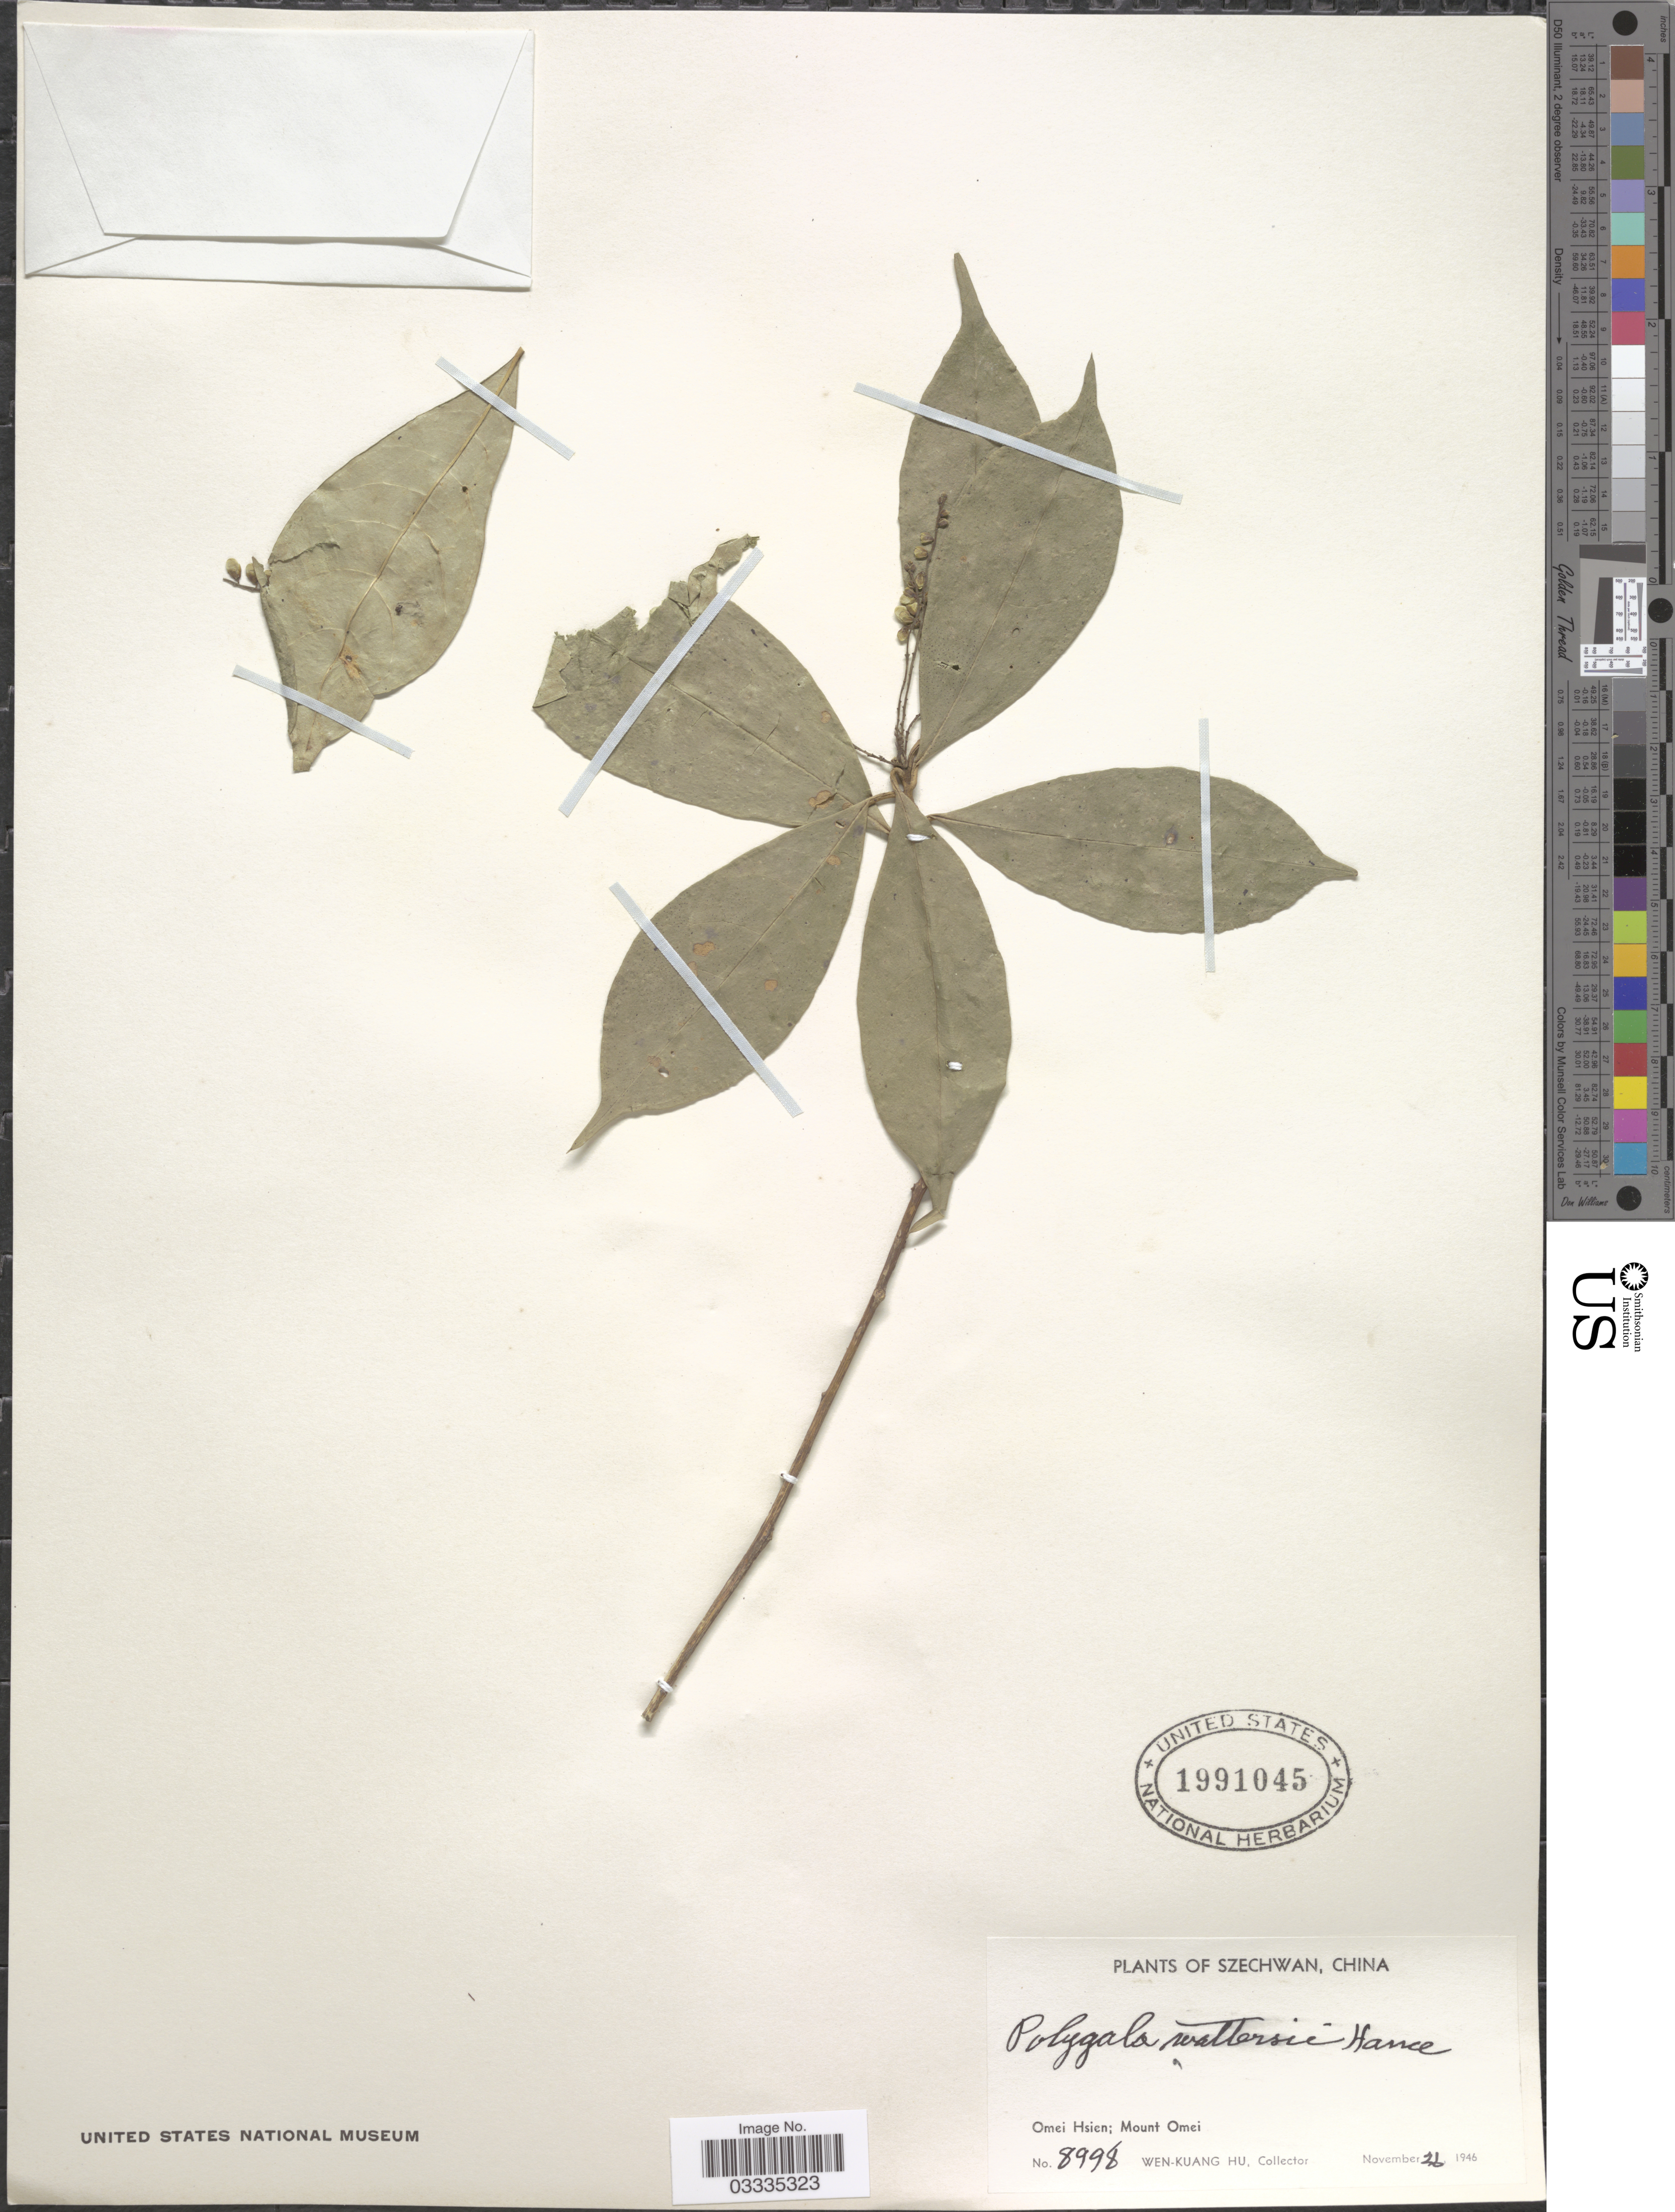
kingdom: Plantae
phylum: Tracheophyta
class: Magnoliopsida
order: Fabales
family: Polygalaceae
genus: Polygala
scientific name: Polygala wattersii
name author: Hance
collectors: W. K. Hu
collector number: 8998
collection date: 1946-11-26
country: China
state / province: Sichuan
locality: Szechwan. Omei Hsien; Mount Omei.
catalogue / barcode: US 1991045